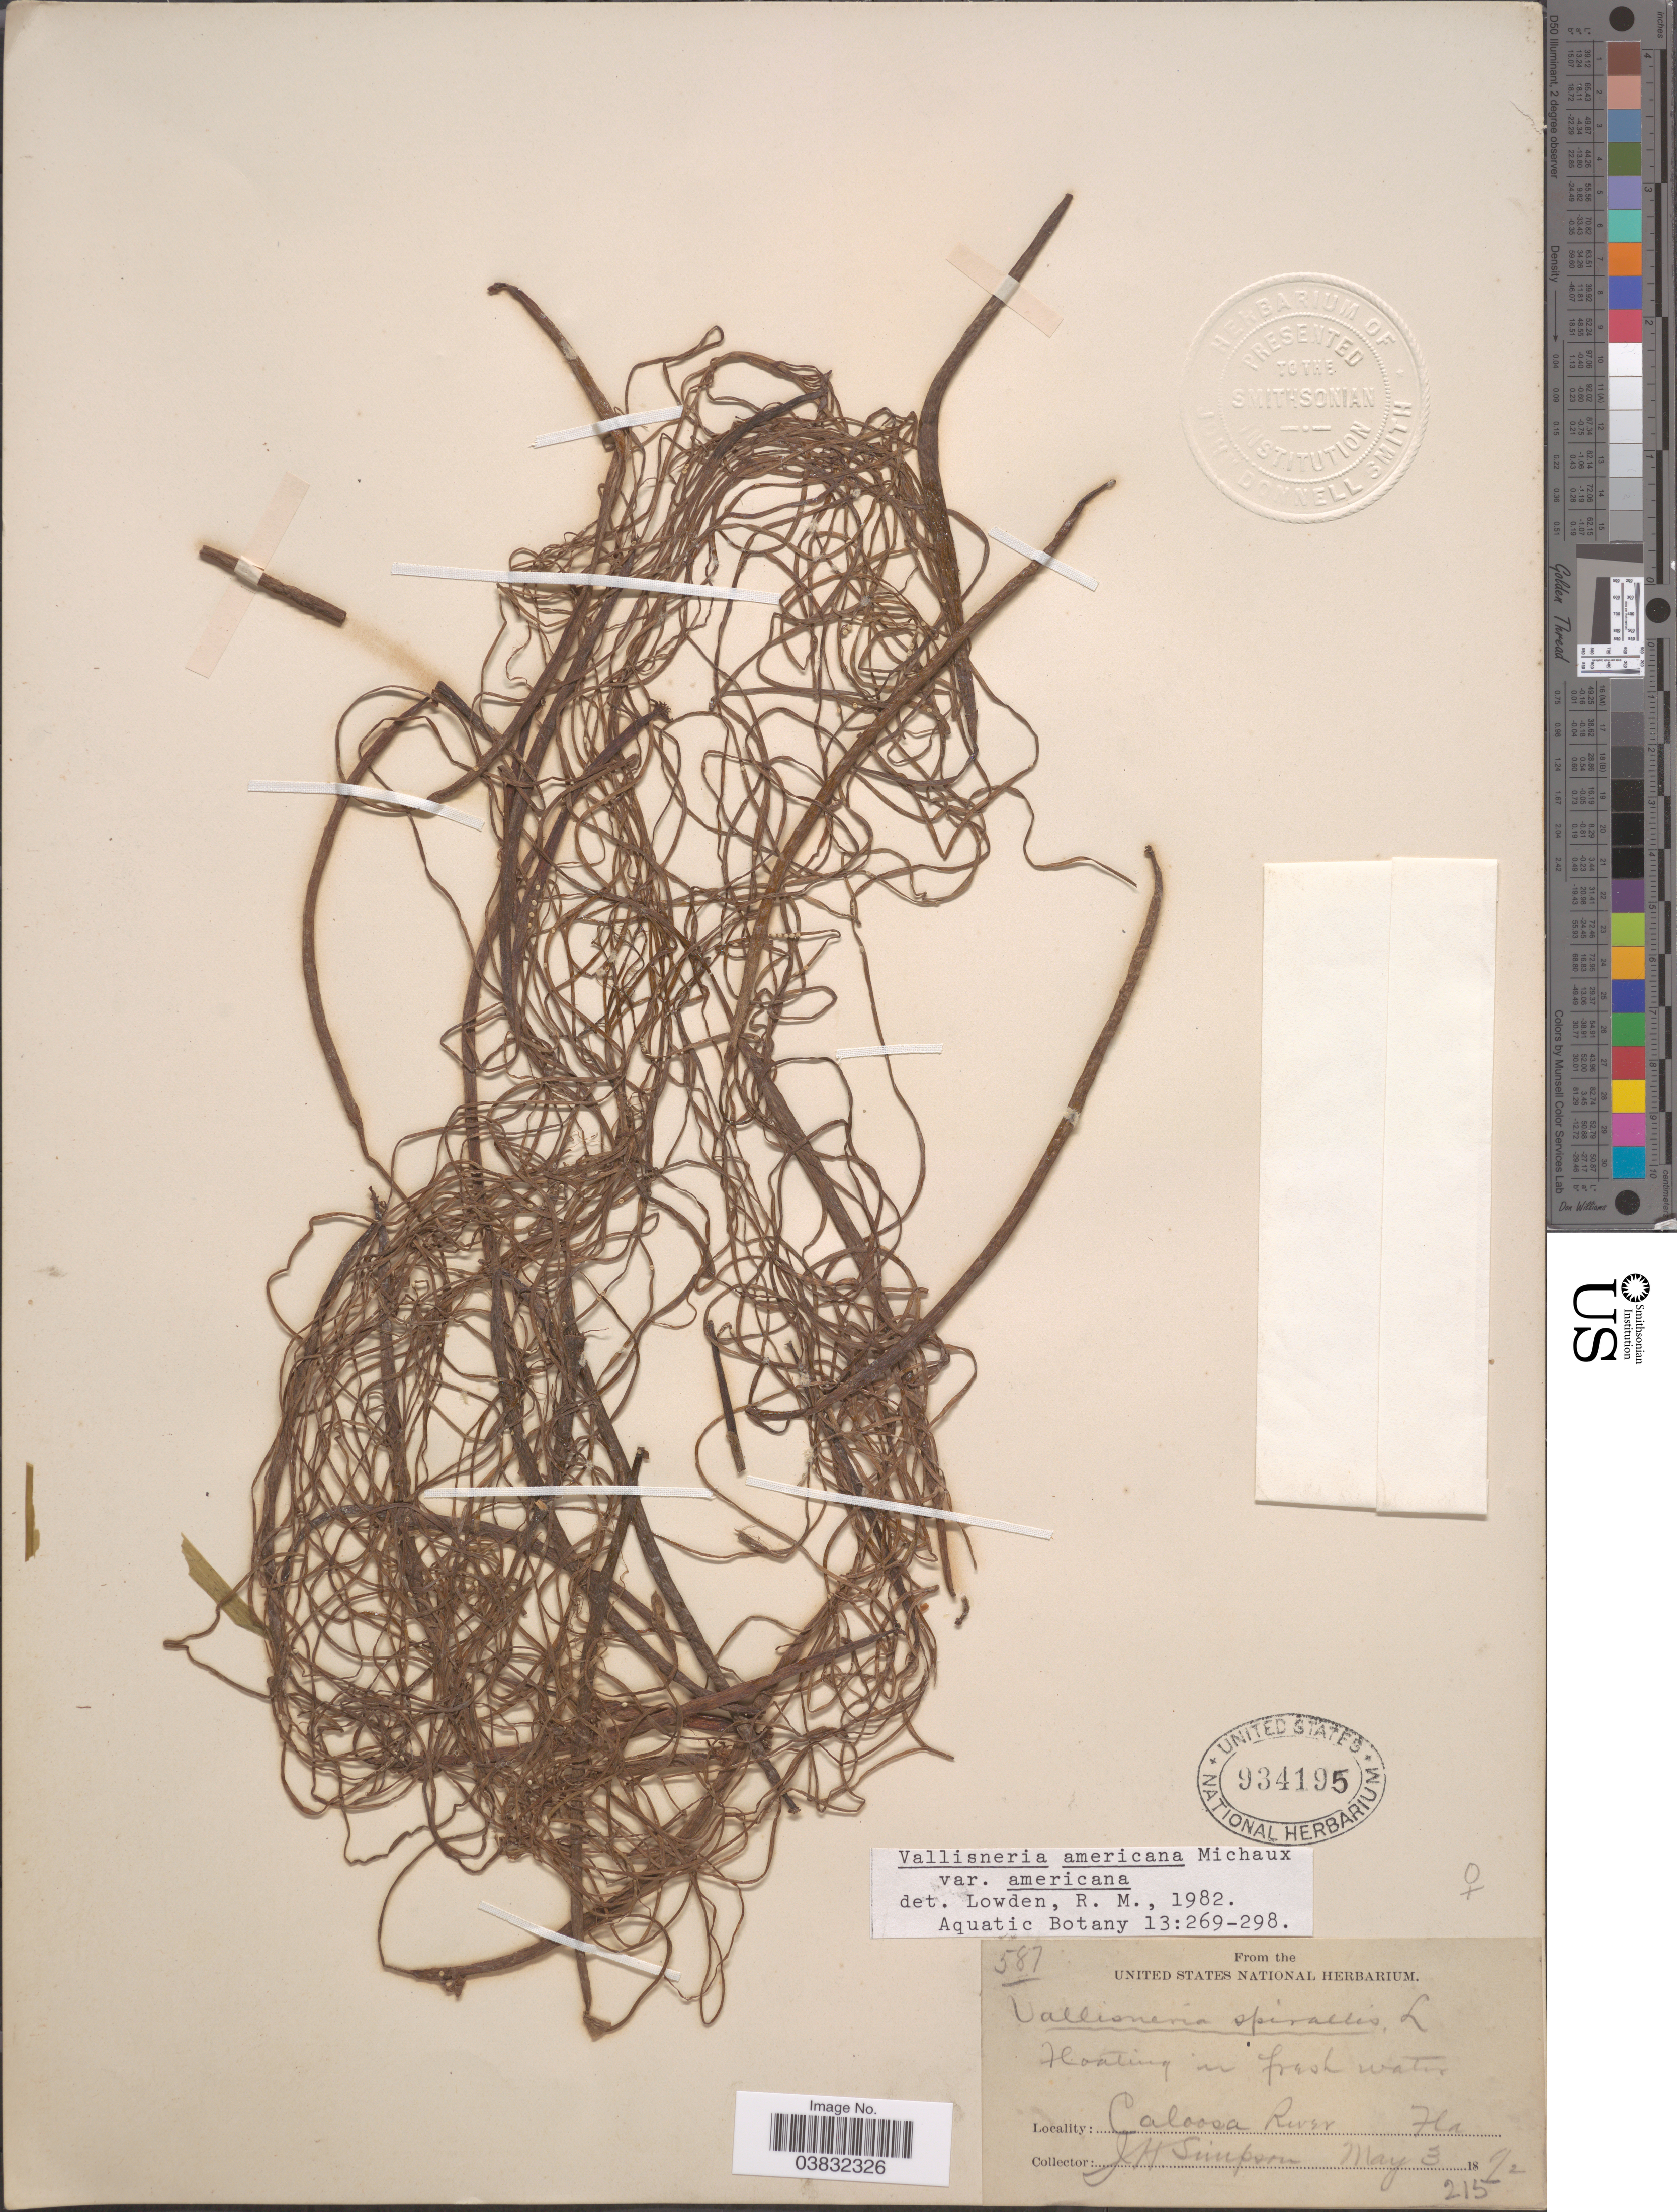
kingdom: Plantae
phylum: Tracheophyta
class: Liliopsida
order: Alismatales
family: Hydrocharitaceae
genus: Vallisneria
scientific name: Vallisneria americana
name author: Michx.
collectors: J. H. Simpson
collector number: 587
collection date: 1892-05-03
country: United States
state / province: Florida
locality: Caloosa River.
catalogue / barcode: US 934195